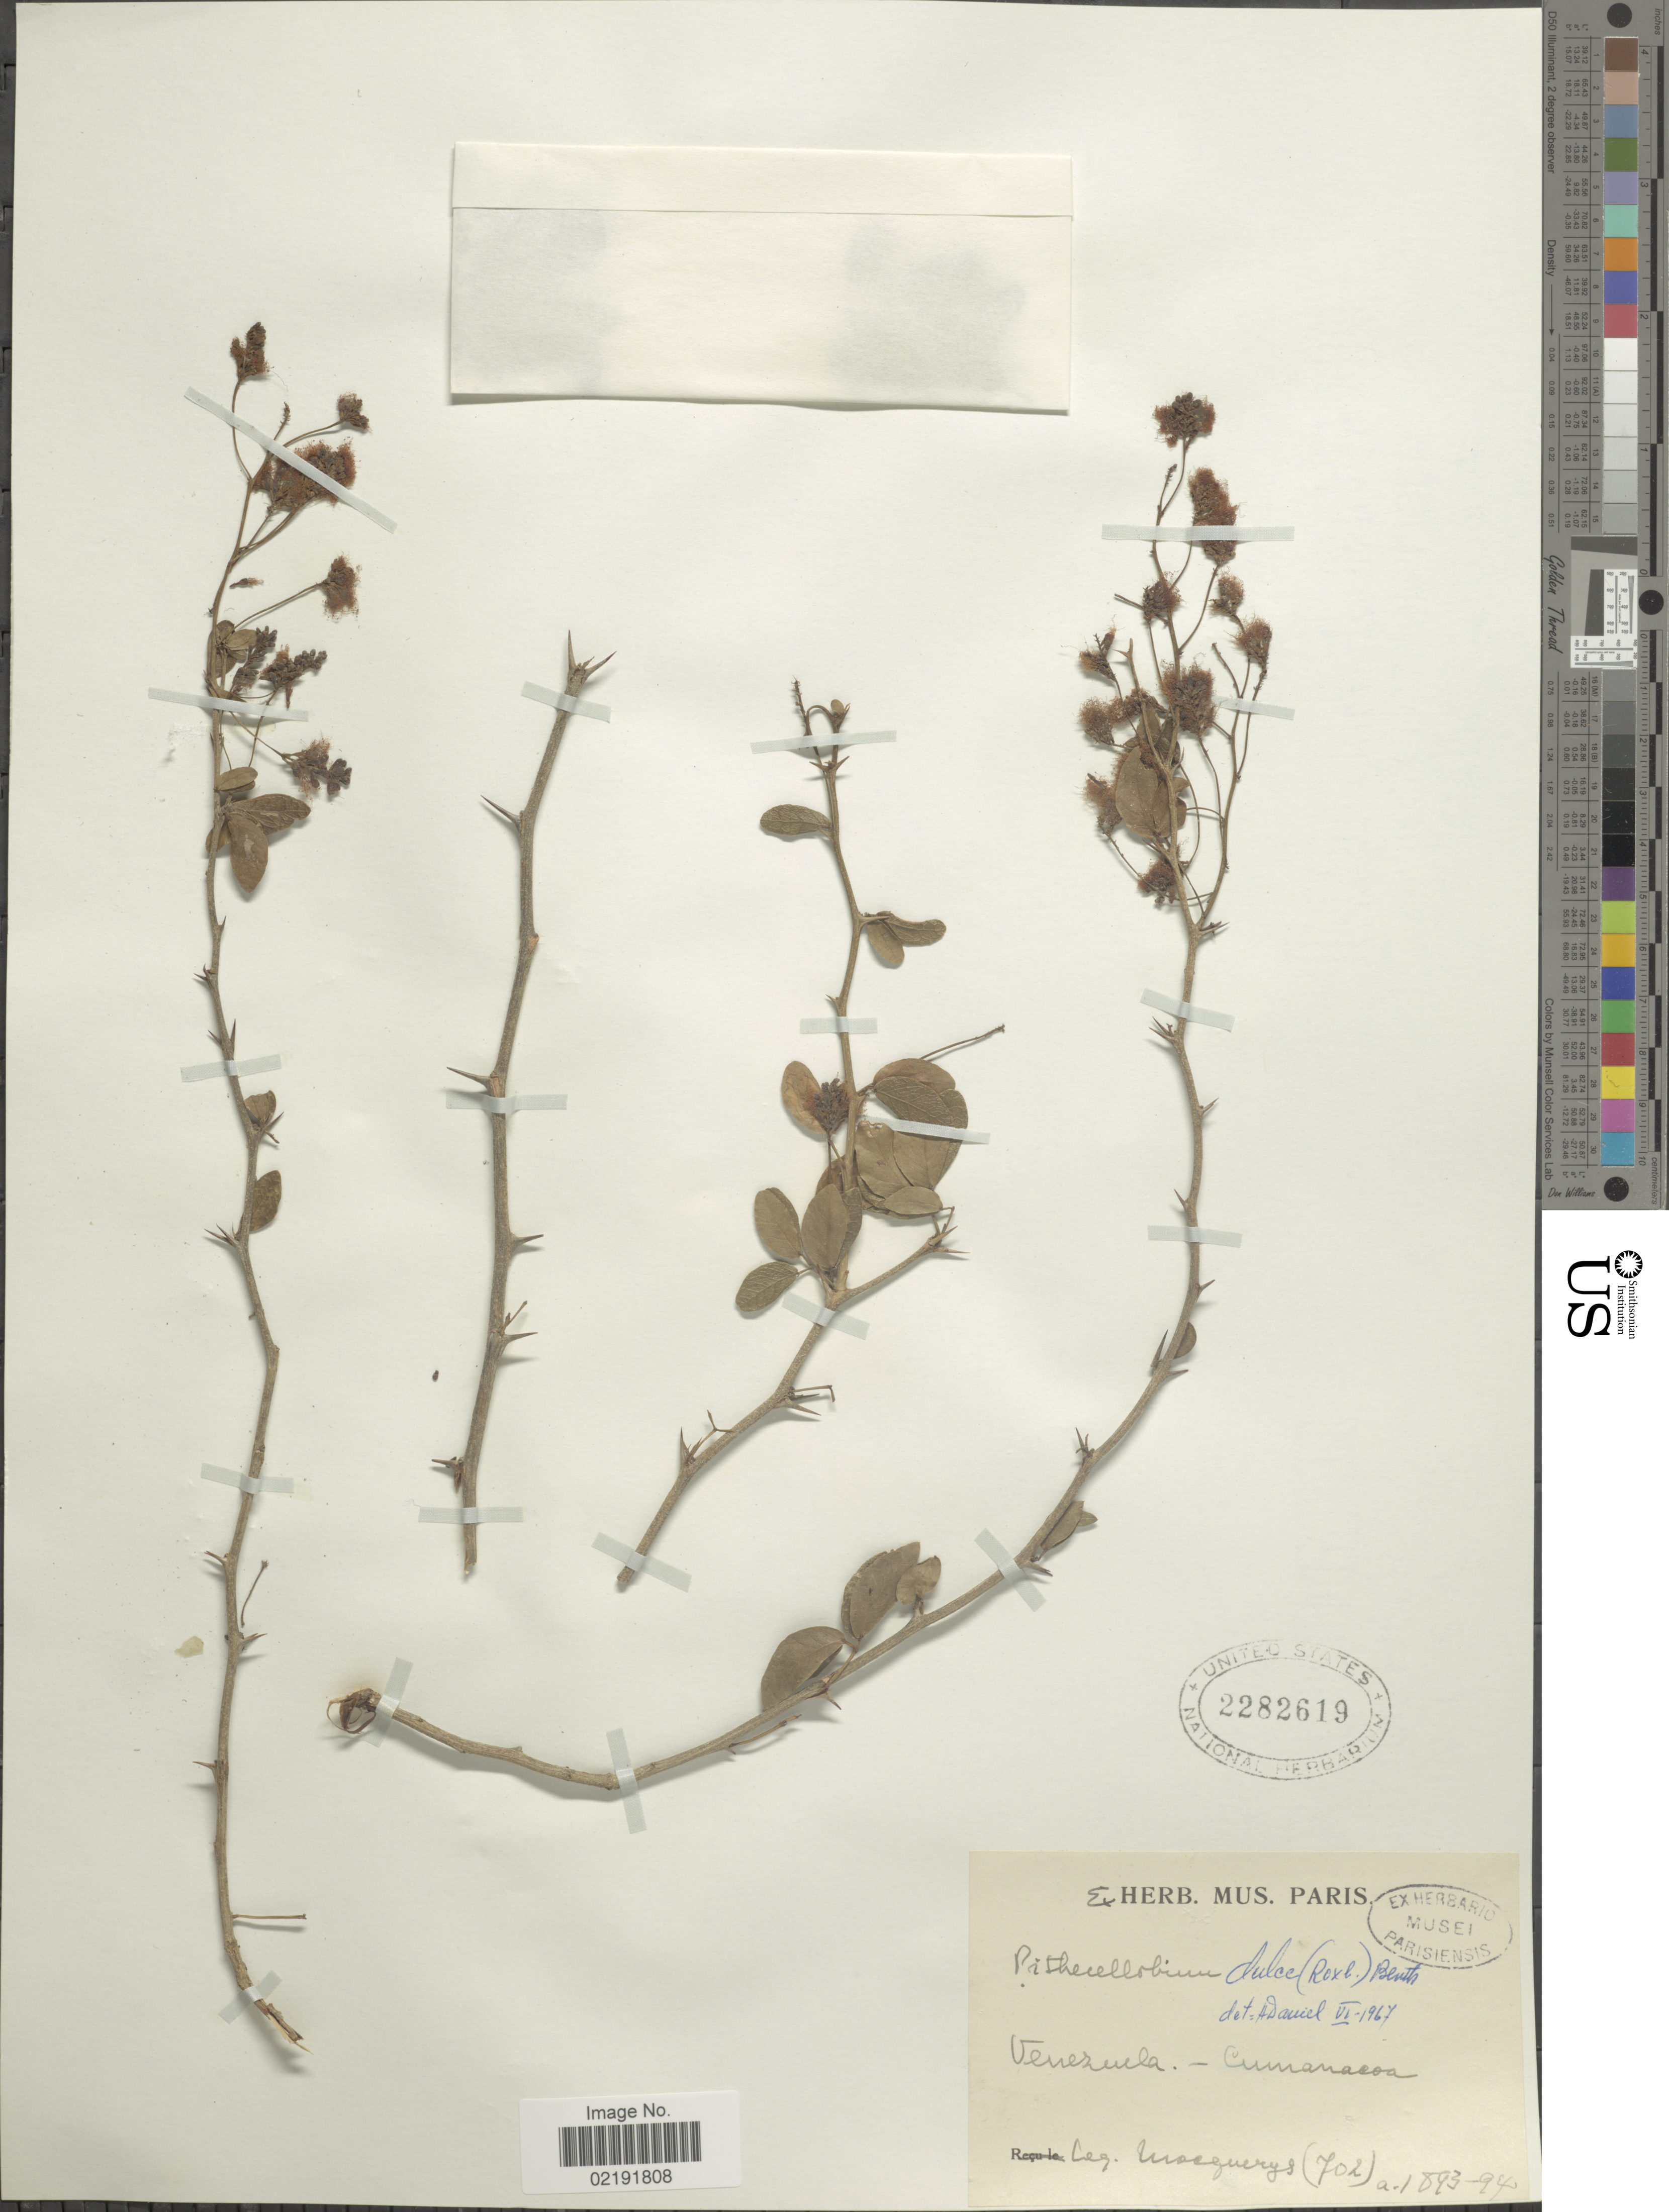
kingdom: Plantae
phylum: Tracheophyta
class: Magnoliopsida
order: Fabales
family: Fabaceae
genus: Pithecellobium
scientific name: Pithecellobium dulce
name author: (Roxb.) Benth.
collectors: A. Mocquerys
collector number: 702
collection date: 1893/1894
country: Venezuela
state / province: Sucre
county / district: Montes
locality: Cumanacoa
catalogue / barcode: US 2282619